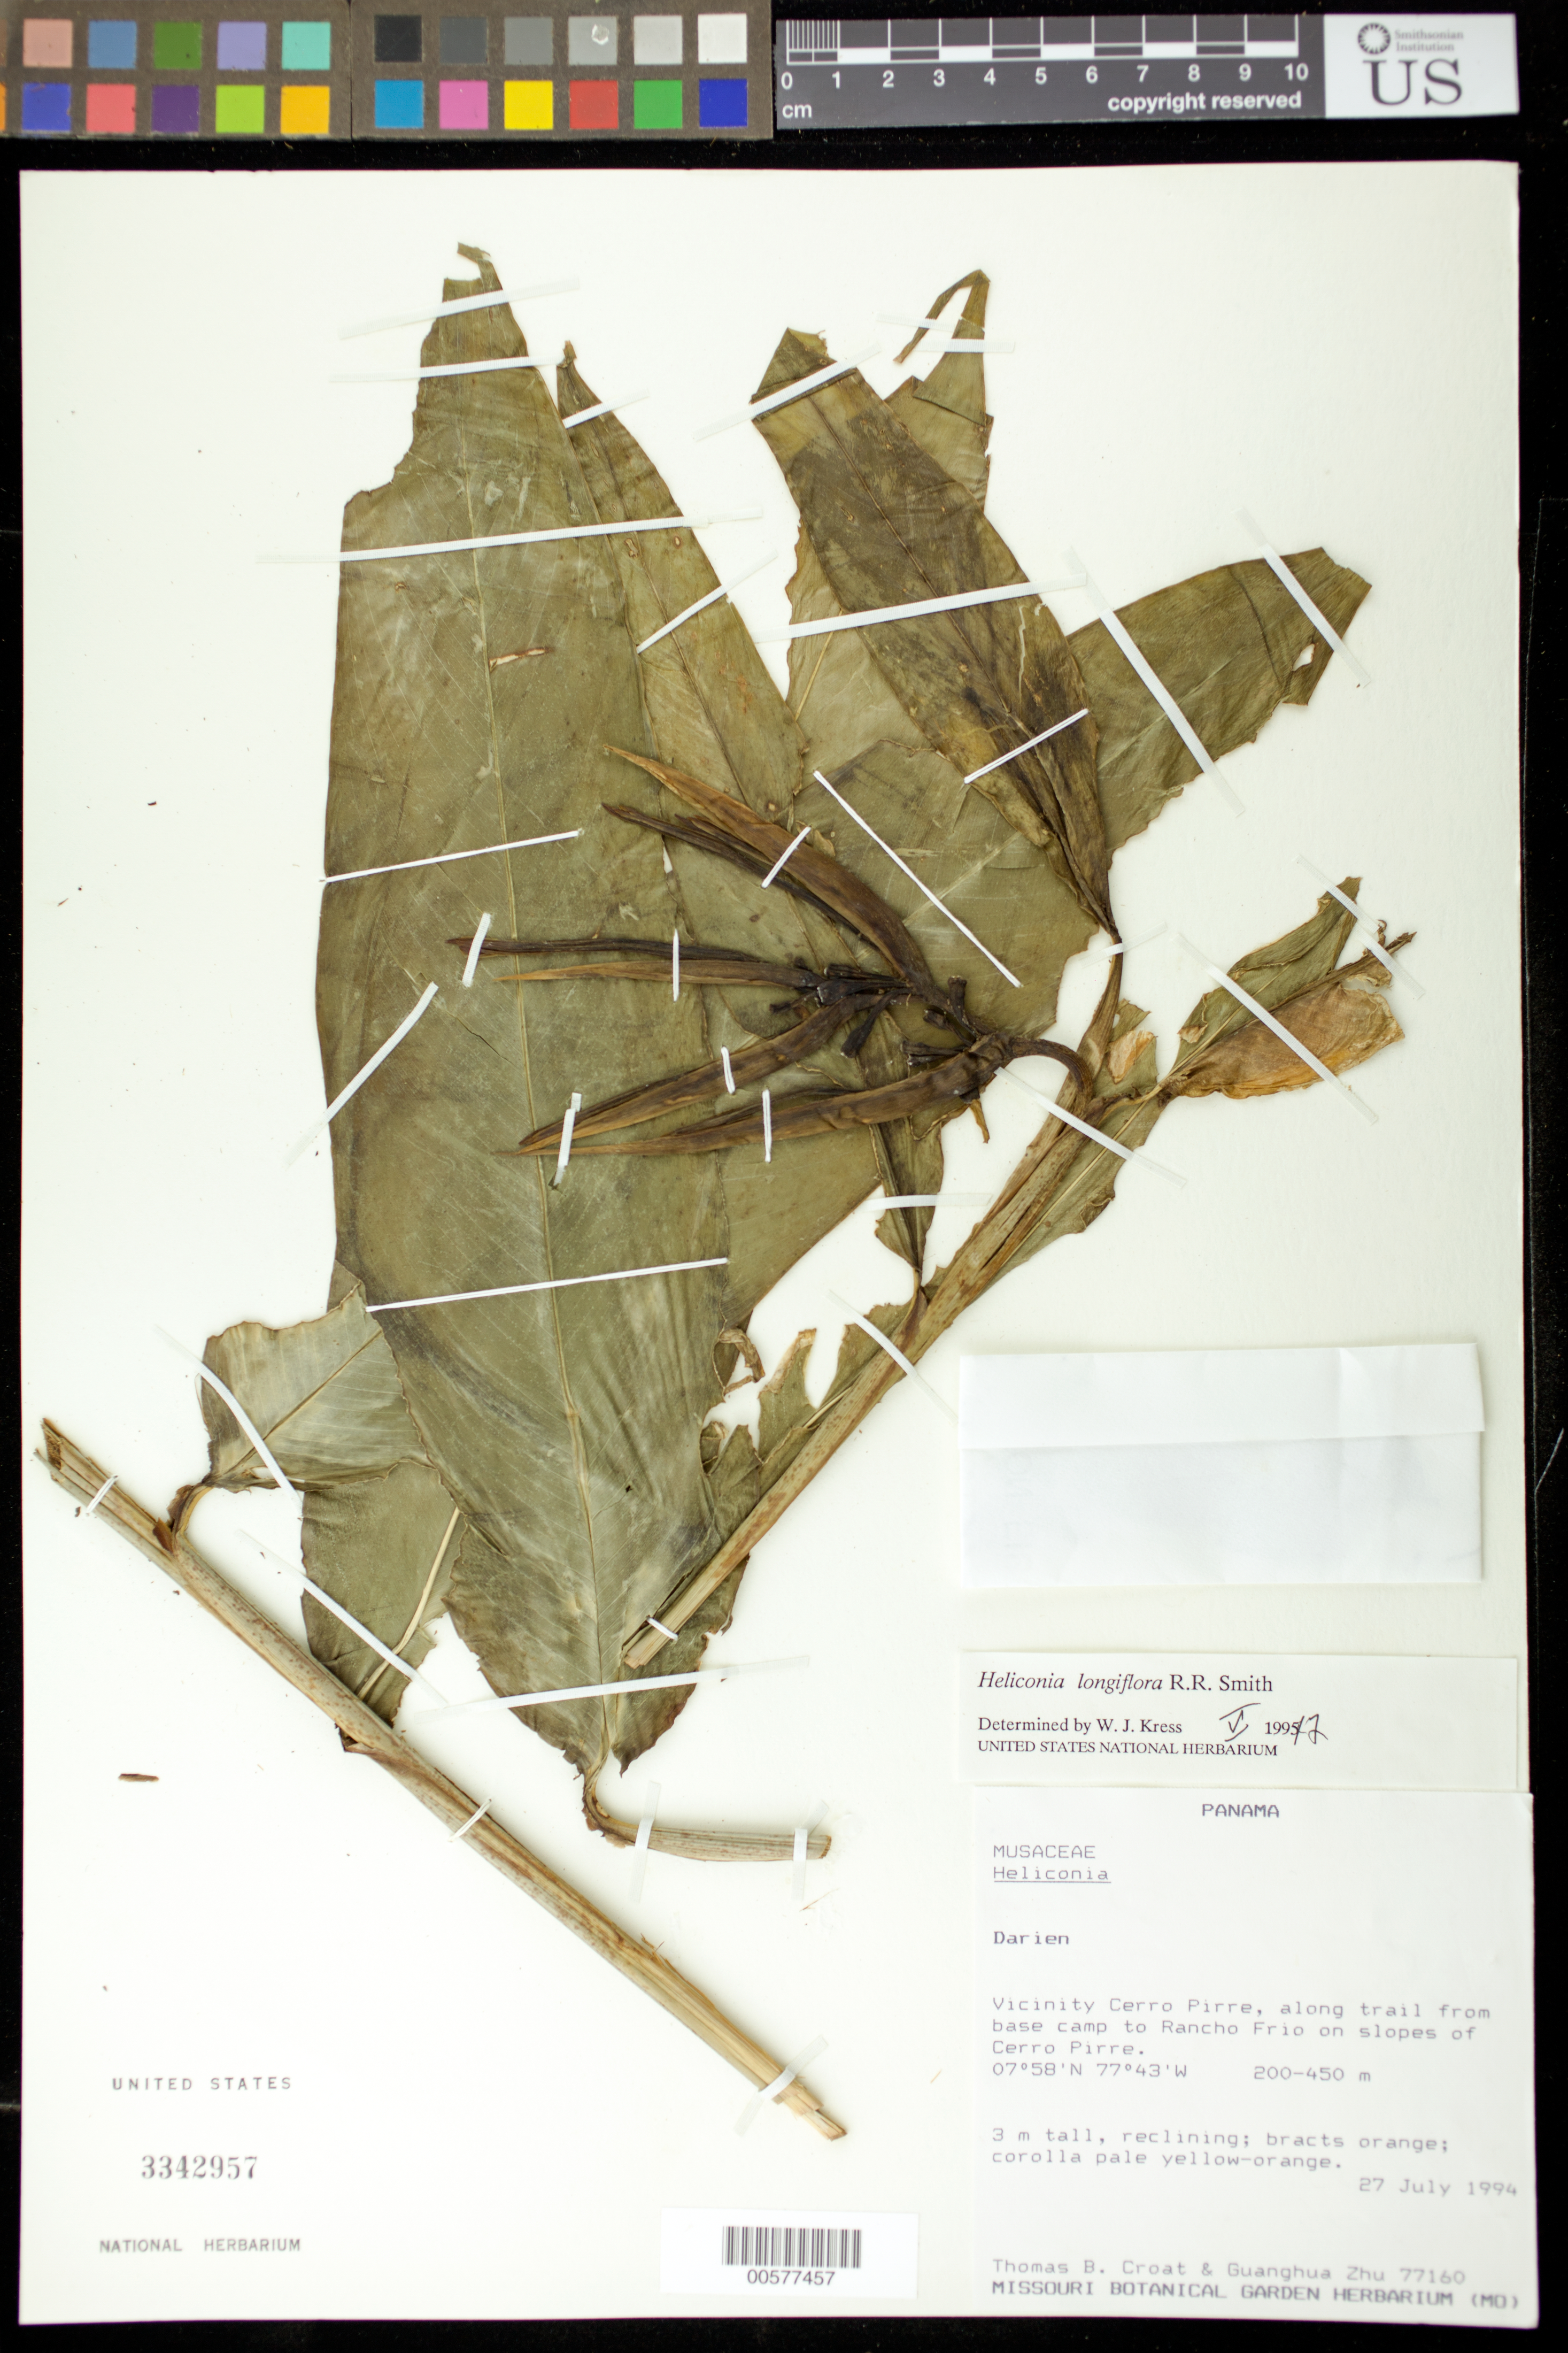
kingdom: Plantae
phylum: Tracheophyta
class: Liliopsida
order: Zingiberales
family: Heliconiaceae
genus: Heliconia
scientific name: Heliconia longiflora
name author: R.R. Sm.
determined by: Kress, W. J., (US), Smithsonian Institution - National Museum of Natural History (UNITED STATES)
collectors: T. B. Croat & G. H. Zhu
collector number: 77160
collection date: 1994-07-27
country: Panama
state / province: Panamá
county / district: Darien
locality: Vicinity Cerro Pirre, along trail from base camp to Rancho Frio on slopes of Cerro Pirre.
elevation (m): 200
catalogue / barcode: US 3342957